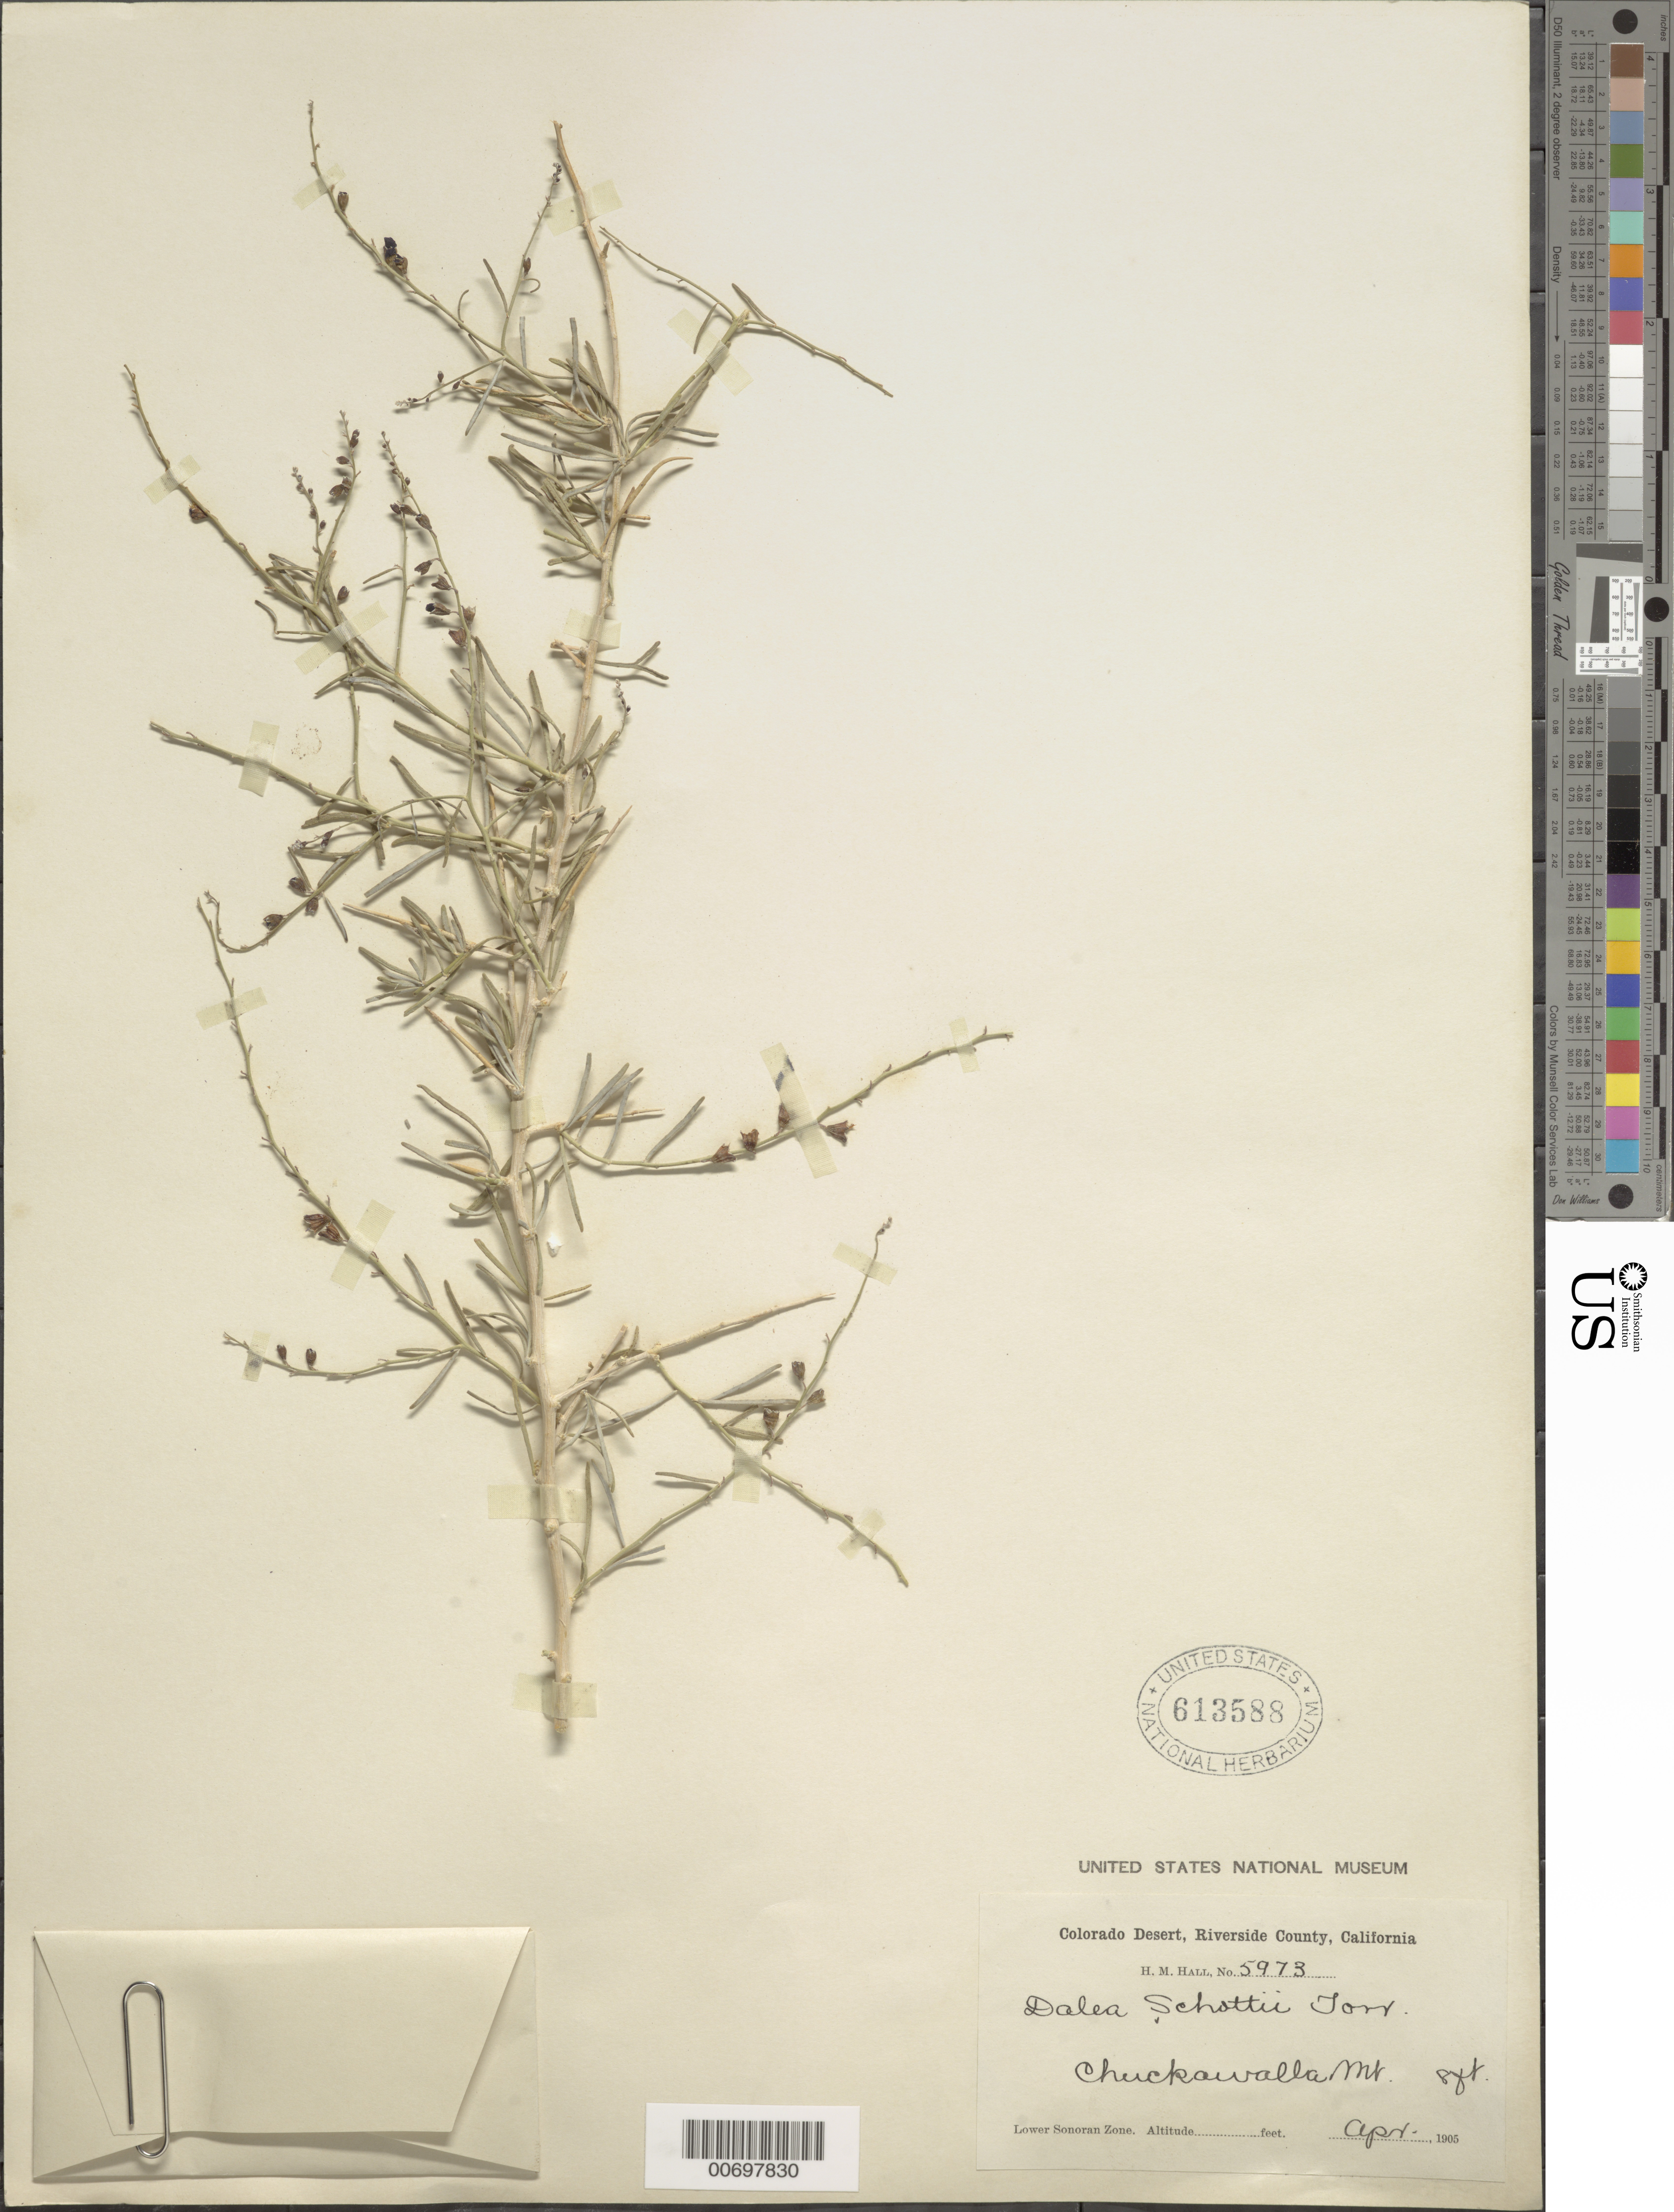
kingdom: Plantae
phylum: Tracheophyta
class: Magnoliopsida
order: Fabales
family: Fabaceae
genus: Psorothamnus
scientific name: Psorothamnus schottii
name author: (Torr.) Barneby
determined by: Strong, M. T., (US), Smithsonian Institution - National Museum of Natural History (UNITED STATES)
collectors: H. M. Hall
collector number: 5973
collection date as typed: Apr 1905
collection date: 1905-04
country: United States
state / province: California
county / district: Riverside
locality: Colorado Desert, Chuckawalla Mt. 8ft(?).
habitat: Lower Sonoran Zone.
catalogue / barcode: US 613588